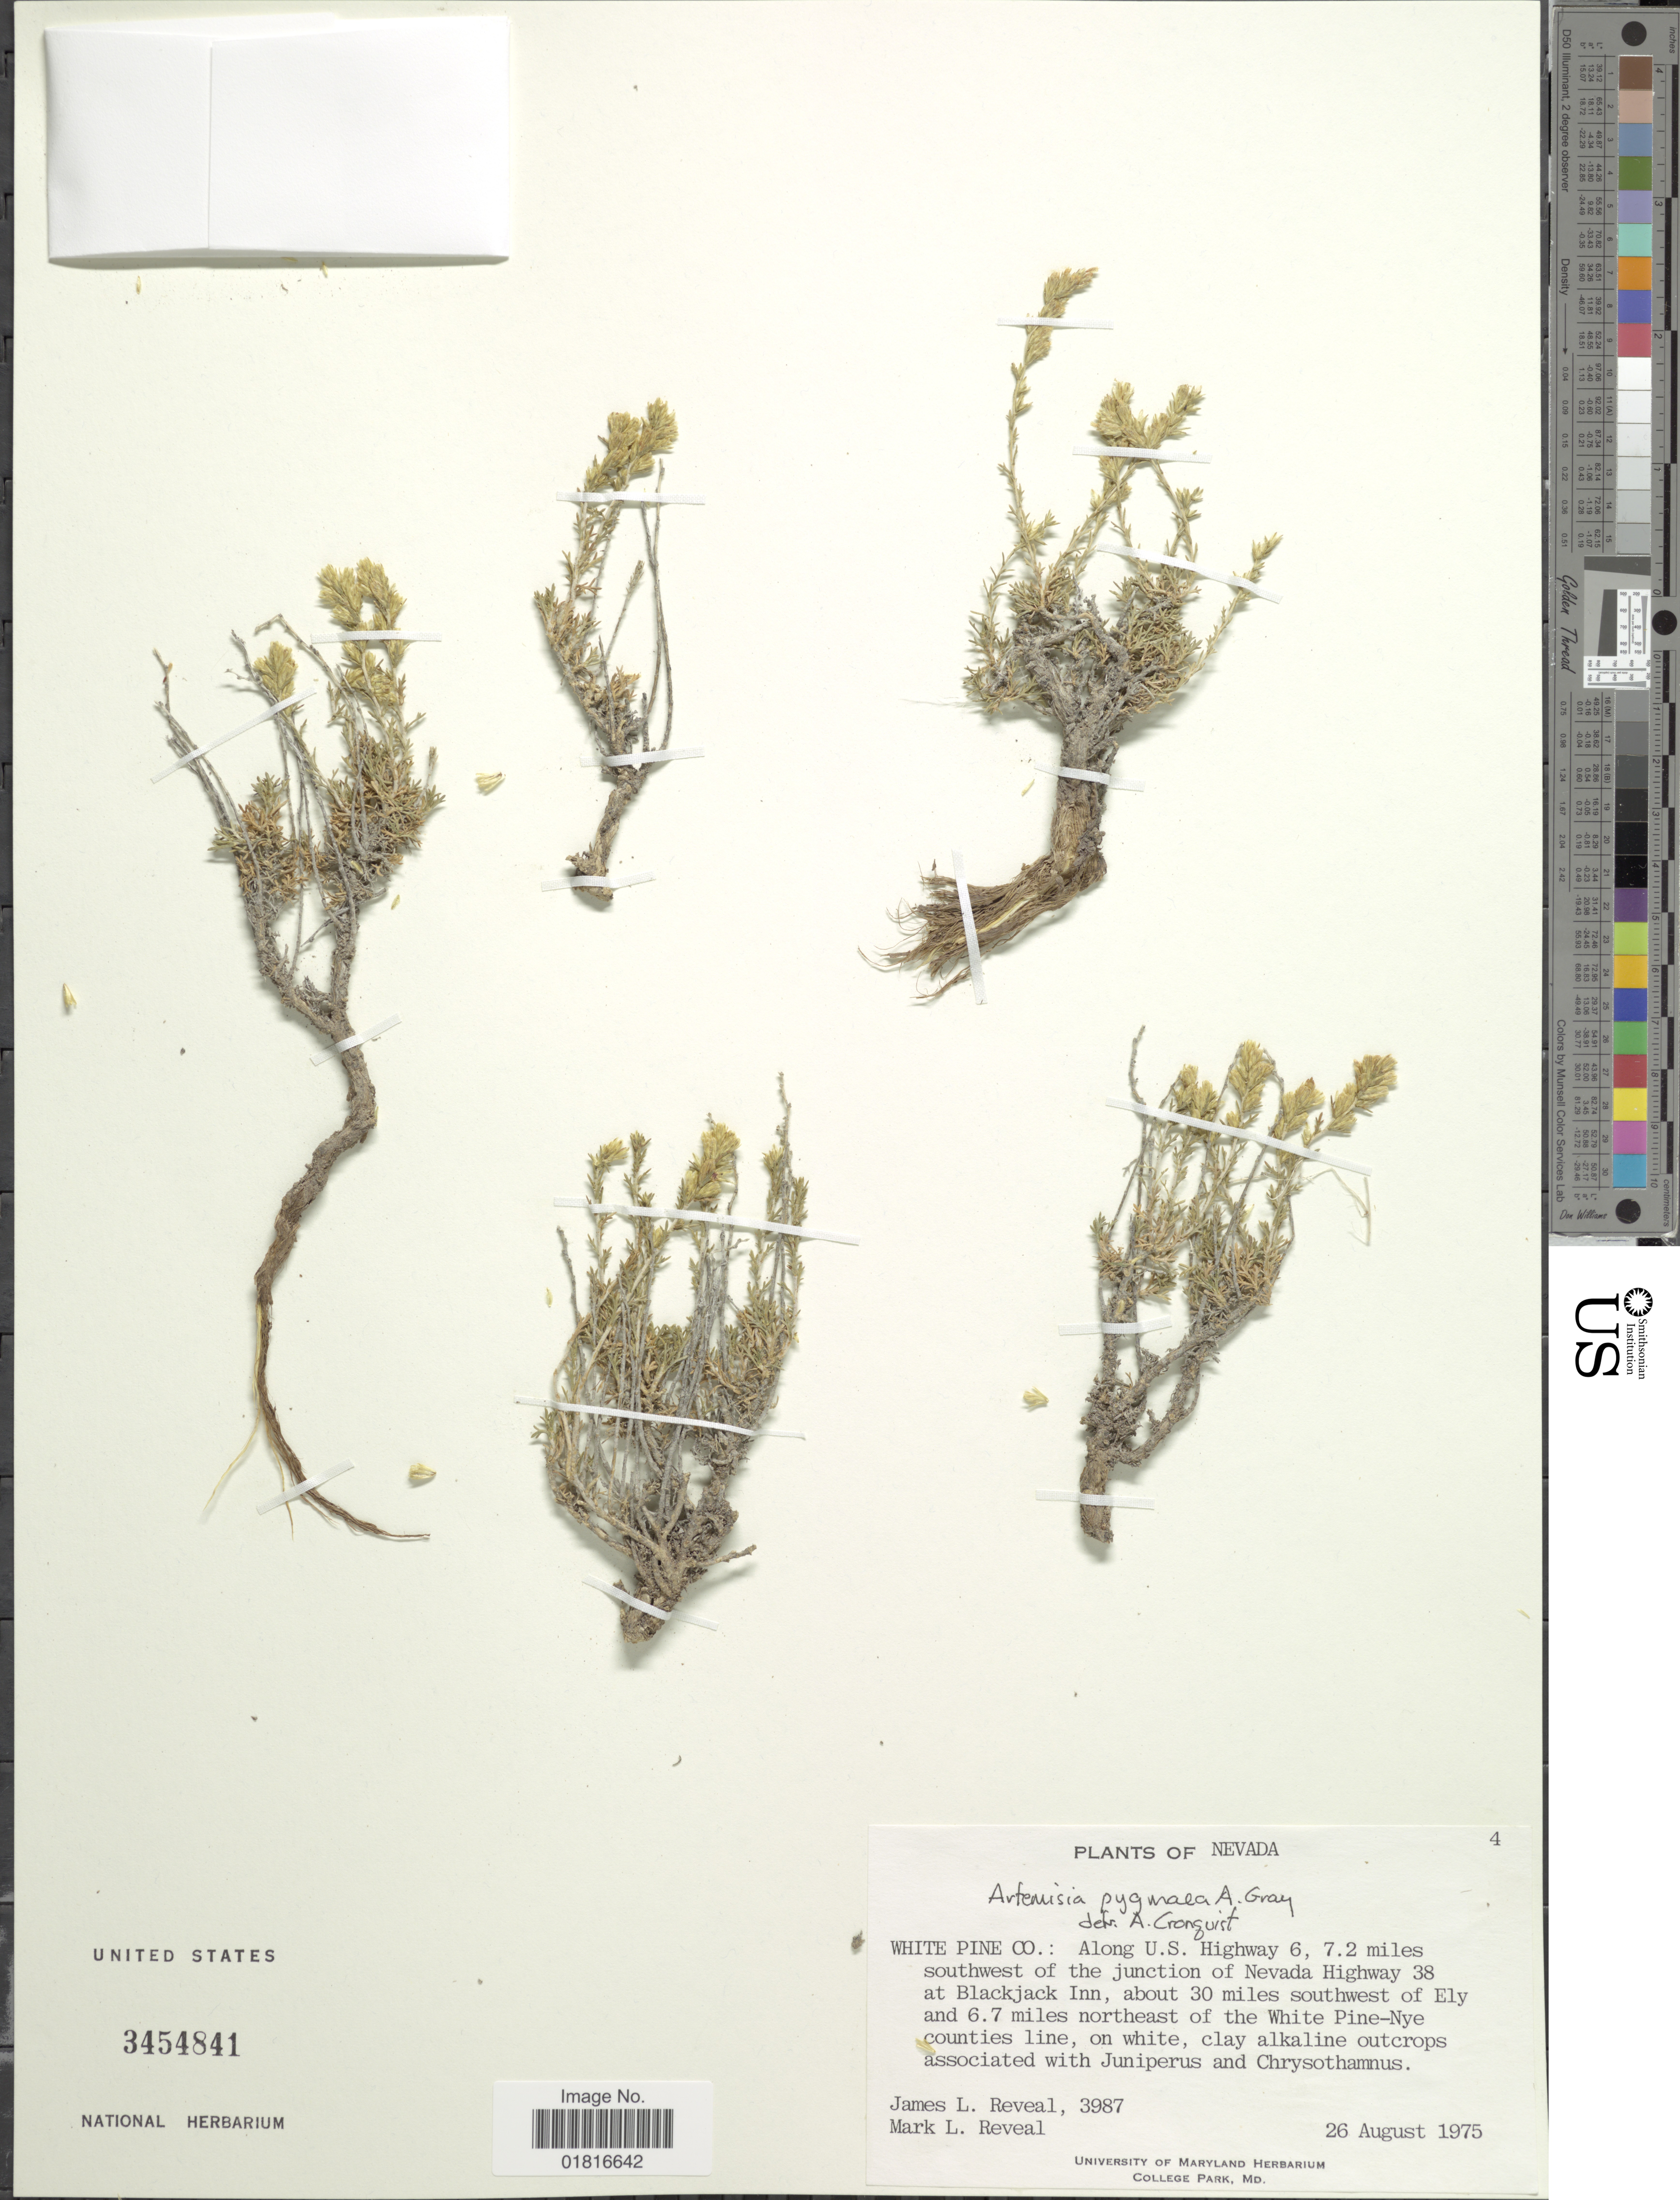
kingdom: Plantae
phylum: Tracheophyta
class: Magnoliopsida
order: Asterales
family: Asteraceae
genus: Artemisia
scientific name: Artemisia pygmaea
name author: A. Gray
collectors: J. L. Reveal & M. L. Reveal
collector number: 3987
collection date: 1975-08-26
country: United States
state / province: Nevada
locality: White Pine Co: Along U.S. Highway 6, 7.2 miles southwest of the junction of Nevada Highway 38 at Blackjack Inn, about 30 miles southwest of Ely and 6.7 miles northeast of the White Pine-Nye counties line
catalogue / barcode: US 3454841